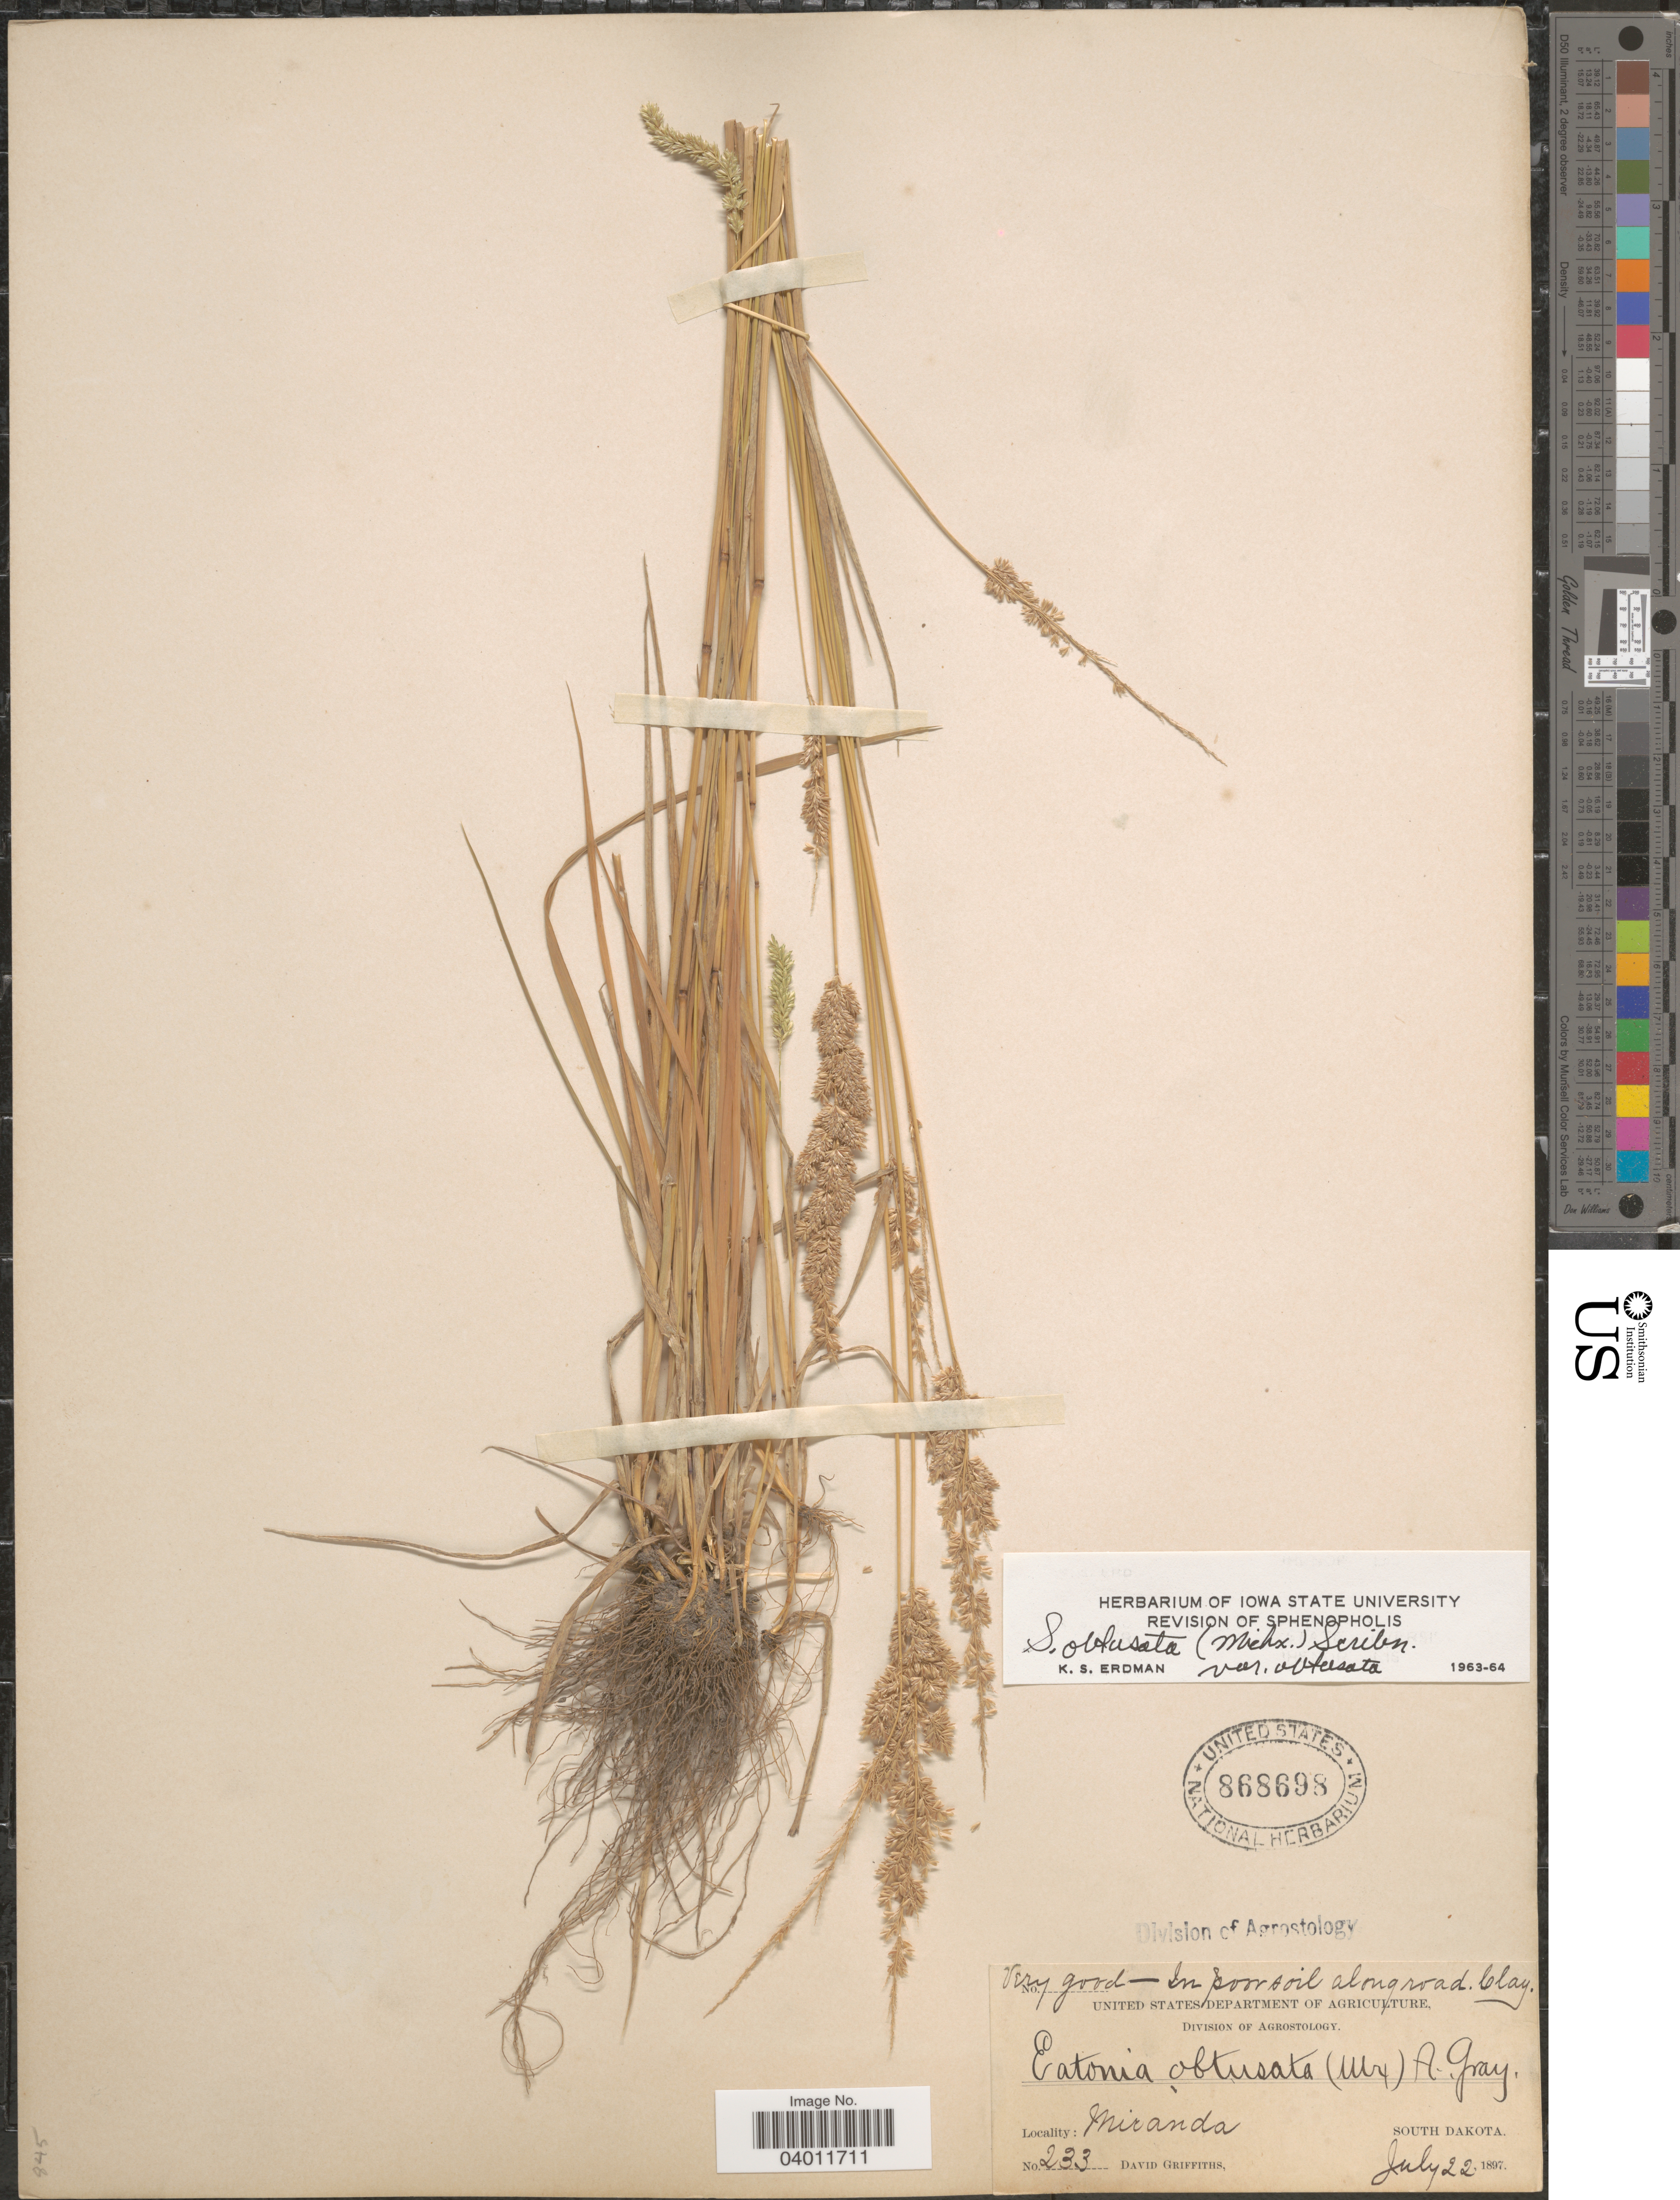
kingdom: Plantae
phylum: Tracheophyta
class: Liliopsida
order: Poales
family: Poaceae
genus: Sphenopholis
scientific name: Sphenopholis obtusata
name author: (Michx.) Scribn.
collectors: D. Griffiths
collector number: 233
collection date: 1897-07-22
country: United States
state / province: South Dakota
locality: Miranda.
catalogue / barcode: US 868698